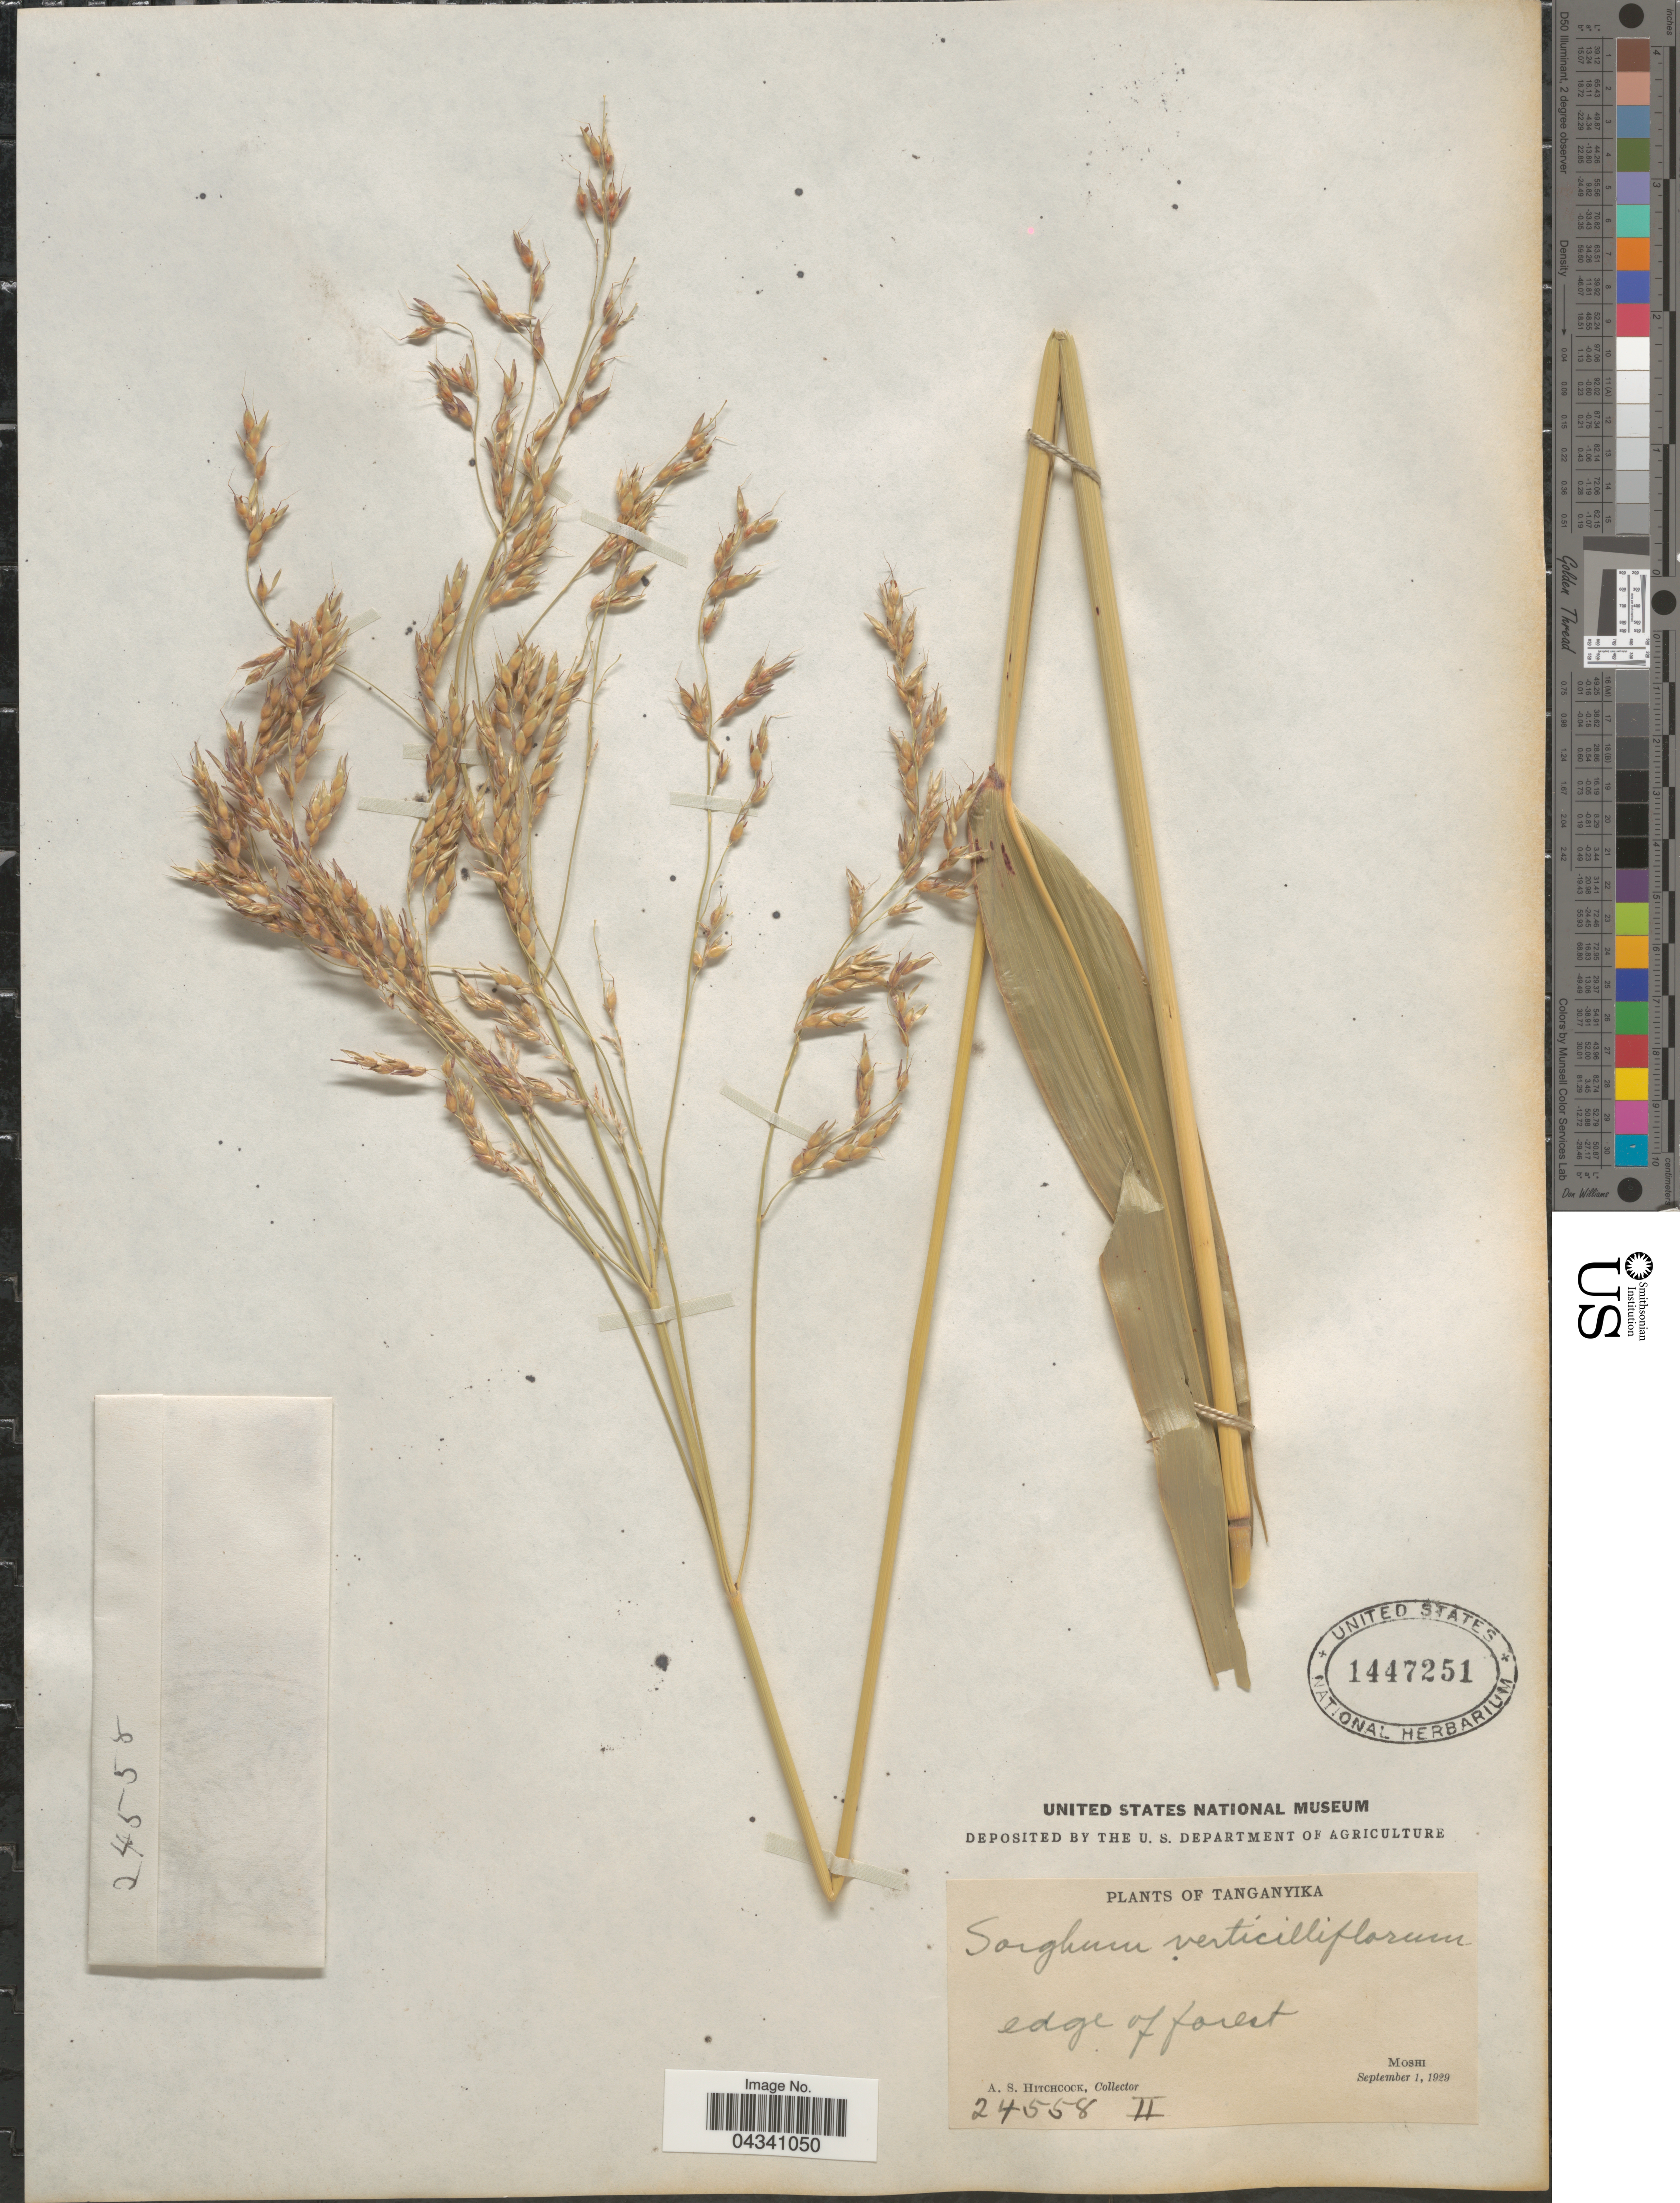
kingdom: Plantae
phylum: Tracheophyta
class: Liliopsida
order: Poales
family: Poaceae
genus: Sorghum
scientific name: Sorghum arundinaceum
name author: (Desv.) Stapf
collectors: A. S. Hitchcock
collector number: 24558II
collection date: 1929-09-01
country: Tanzania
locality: Tanganyika. Edge of forest. Moshi.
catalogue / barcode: US 1447251